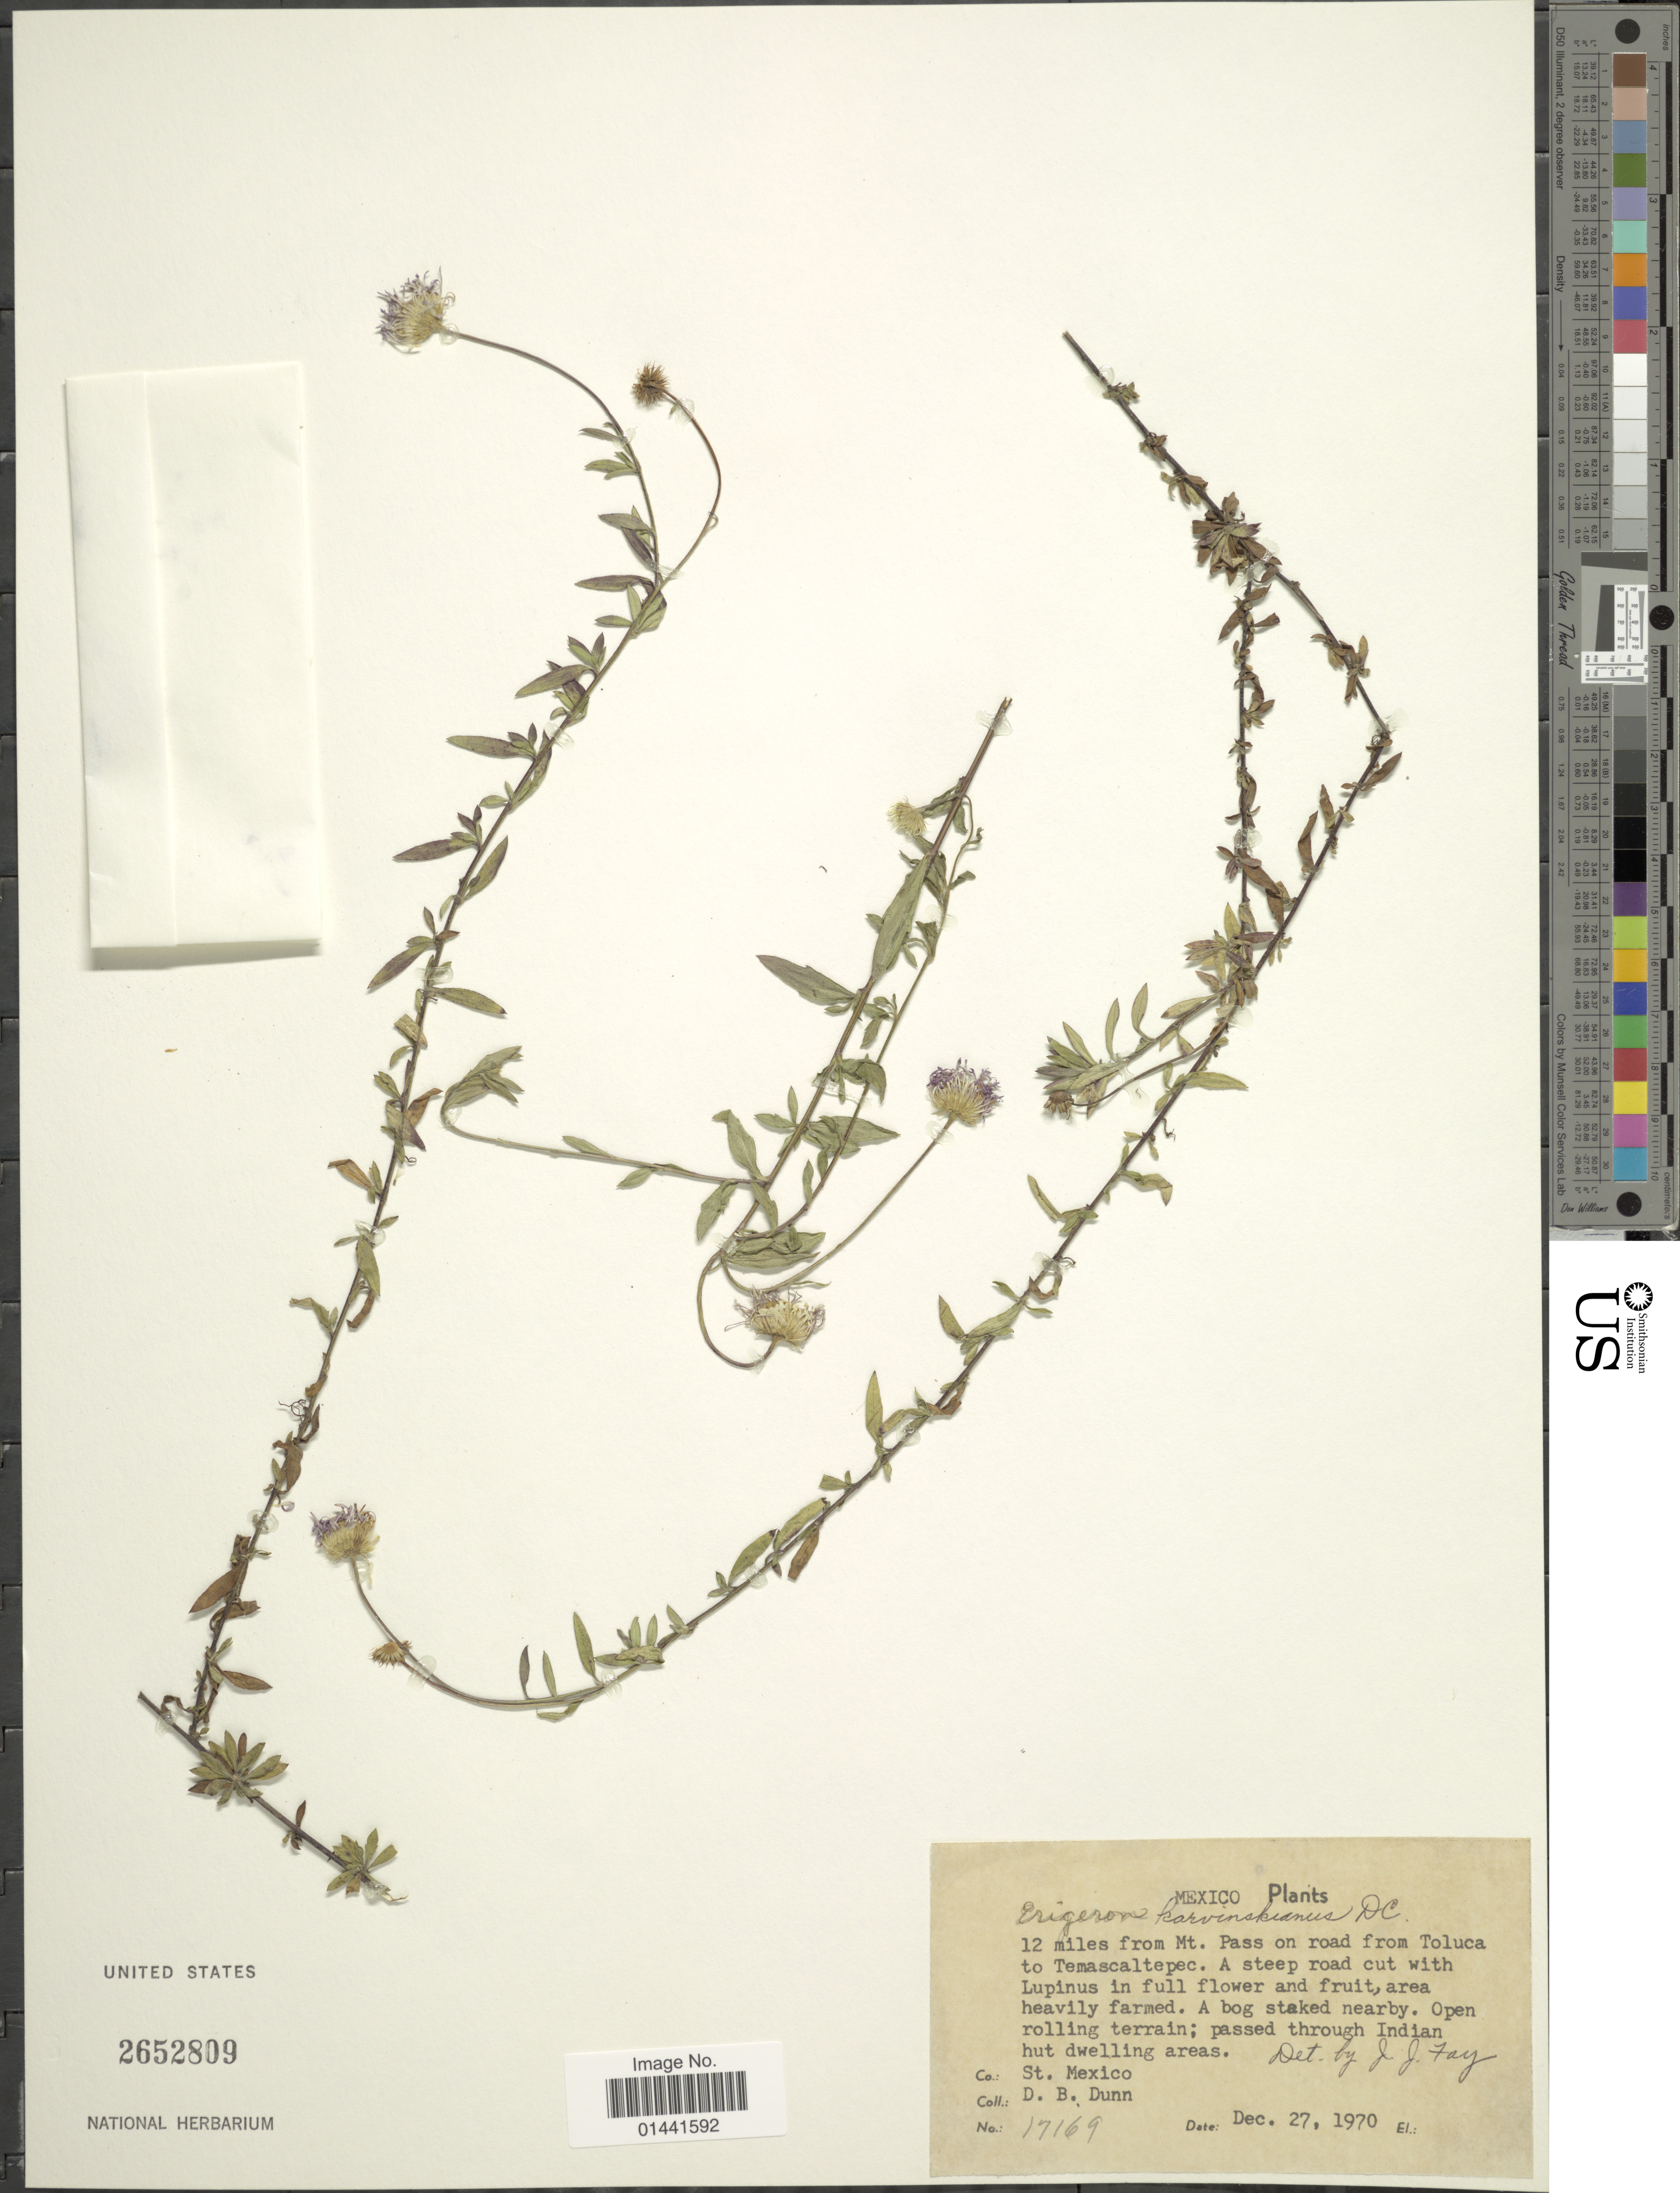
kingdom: Plantae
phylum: Tracheophyta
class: Magnoliopsida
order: Asterales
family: Asteraceae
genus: Erigeron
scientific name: Erigeron karvinskianus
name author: DC.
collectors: D. B. Dunn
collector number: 17169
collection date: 1970-12-27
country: Mexico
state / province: México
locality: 12 miles from Mt. Pass on road fromToluca to Temascaltepec, a steep road cut with Lupinus, area heavily farmed, abog staked nearby, open rolling terrain; passed through Indian hut dwelling areas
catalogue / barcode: US 2652809